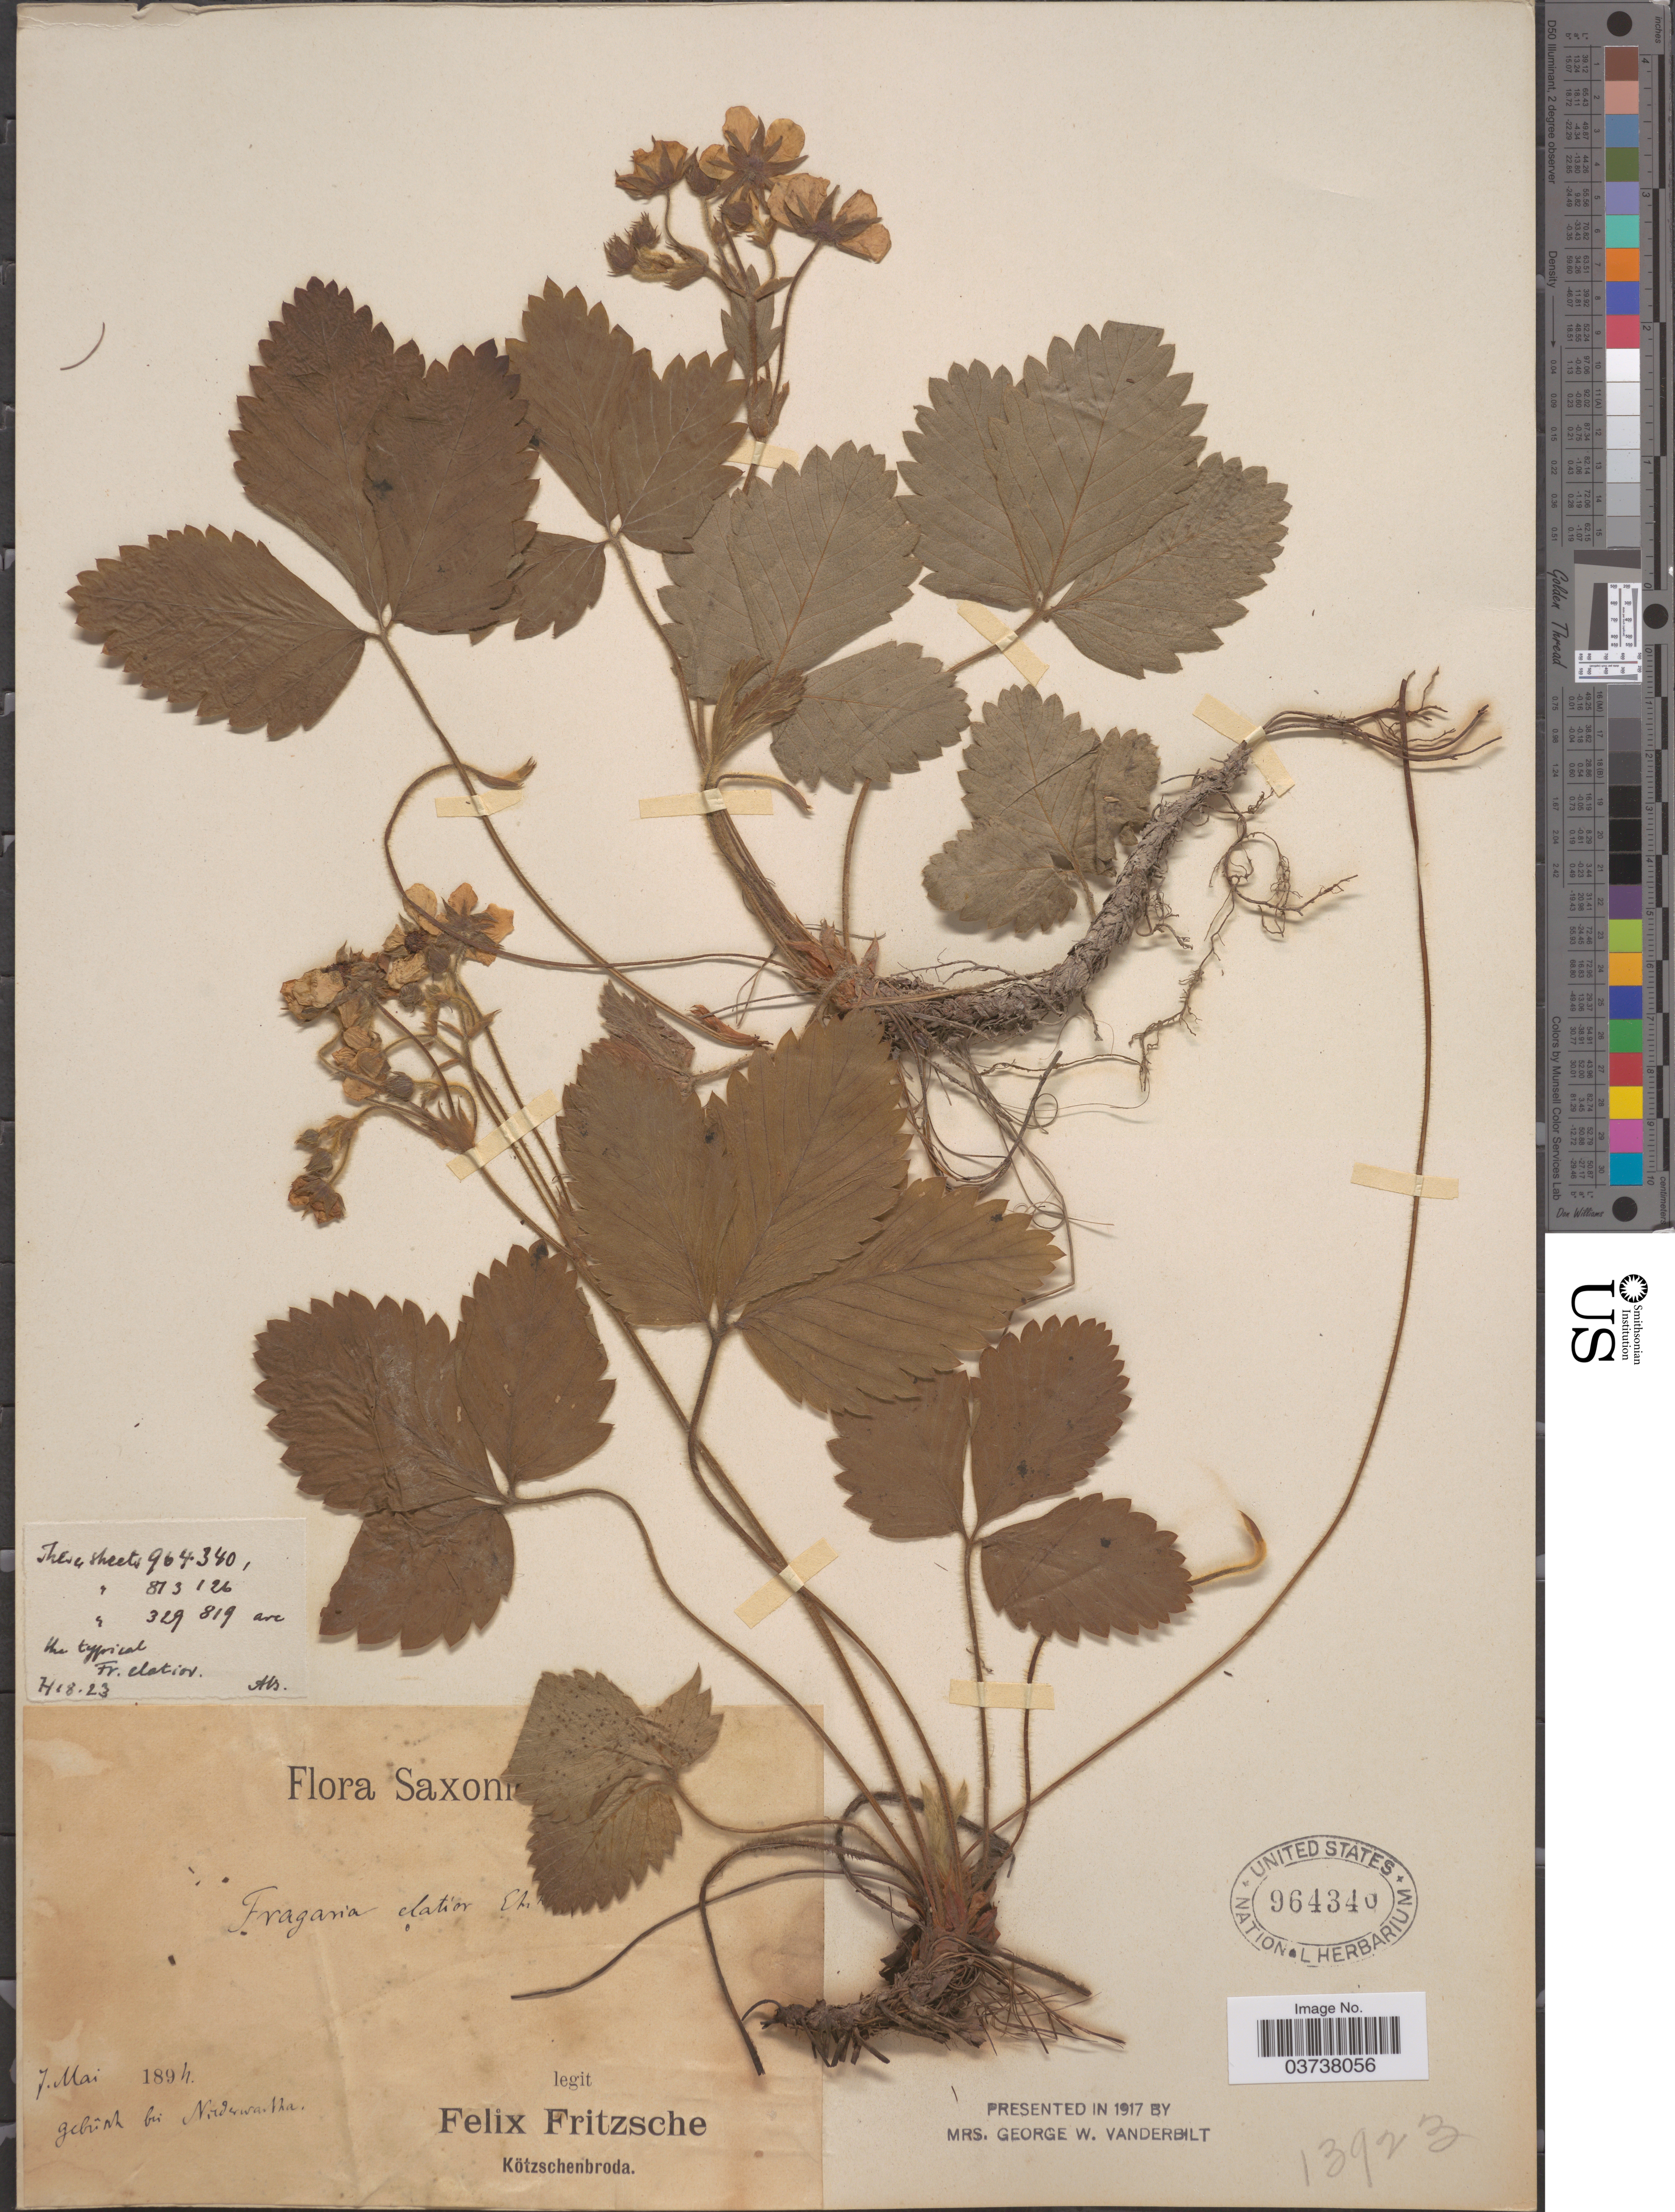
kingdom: Plantae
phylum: Tracheophyta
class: Magnoliopsida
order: Rosales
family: Rosaceae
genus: Fragaria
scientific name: Fragaria elatior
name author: Ehrh.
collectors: F. Fritzsche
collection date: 1894-05-07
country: Germany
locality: Saxon [illegible text]. Gebusch bei Niederwartha.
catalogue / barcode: US 964340